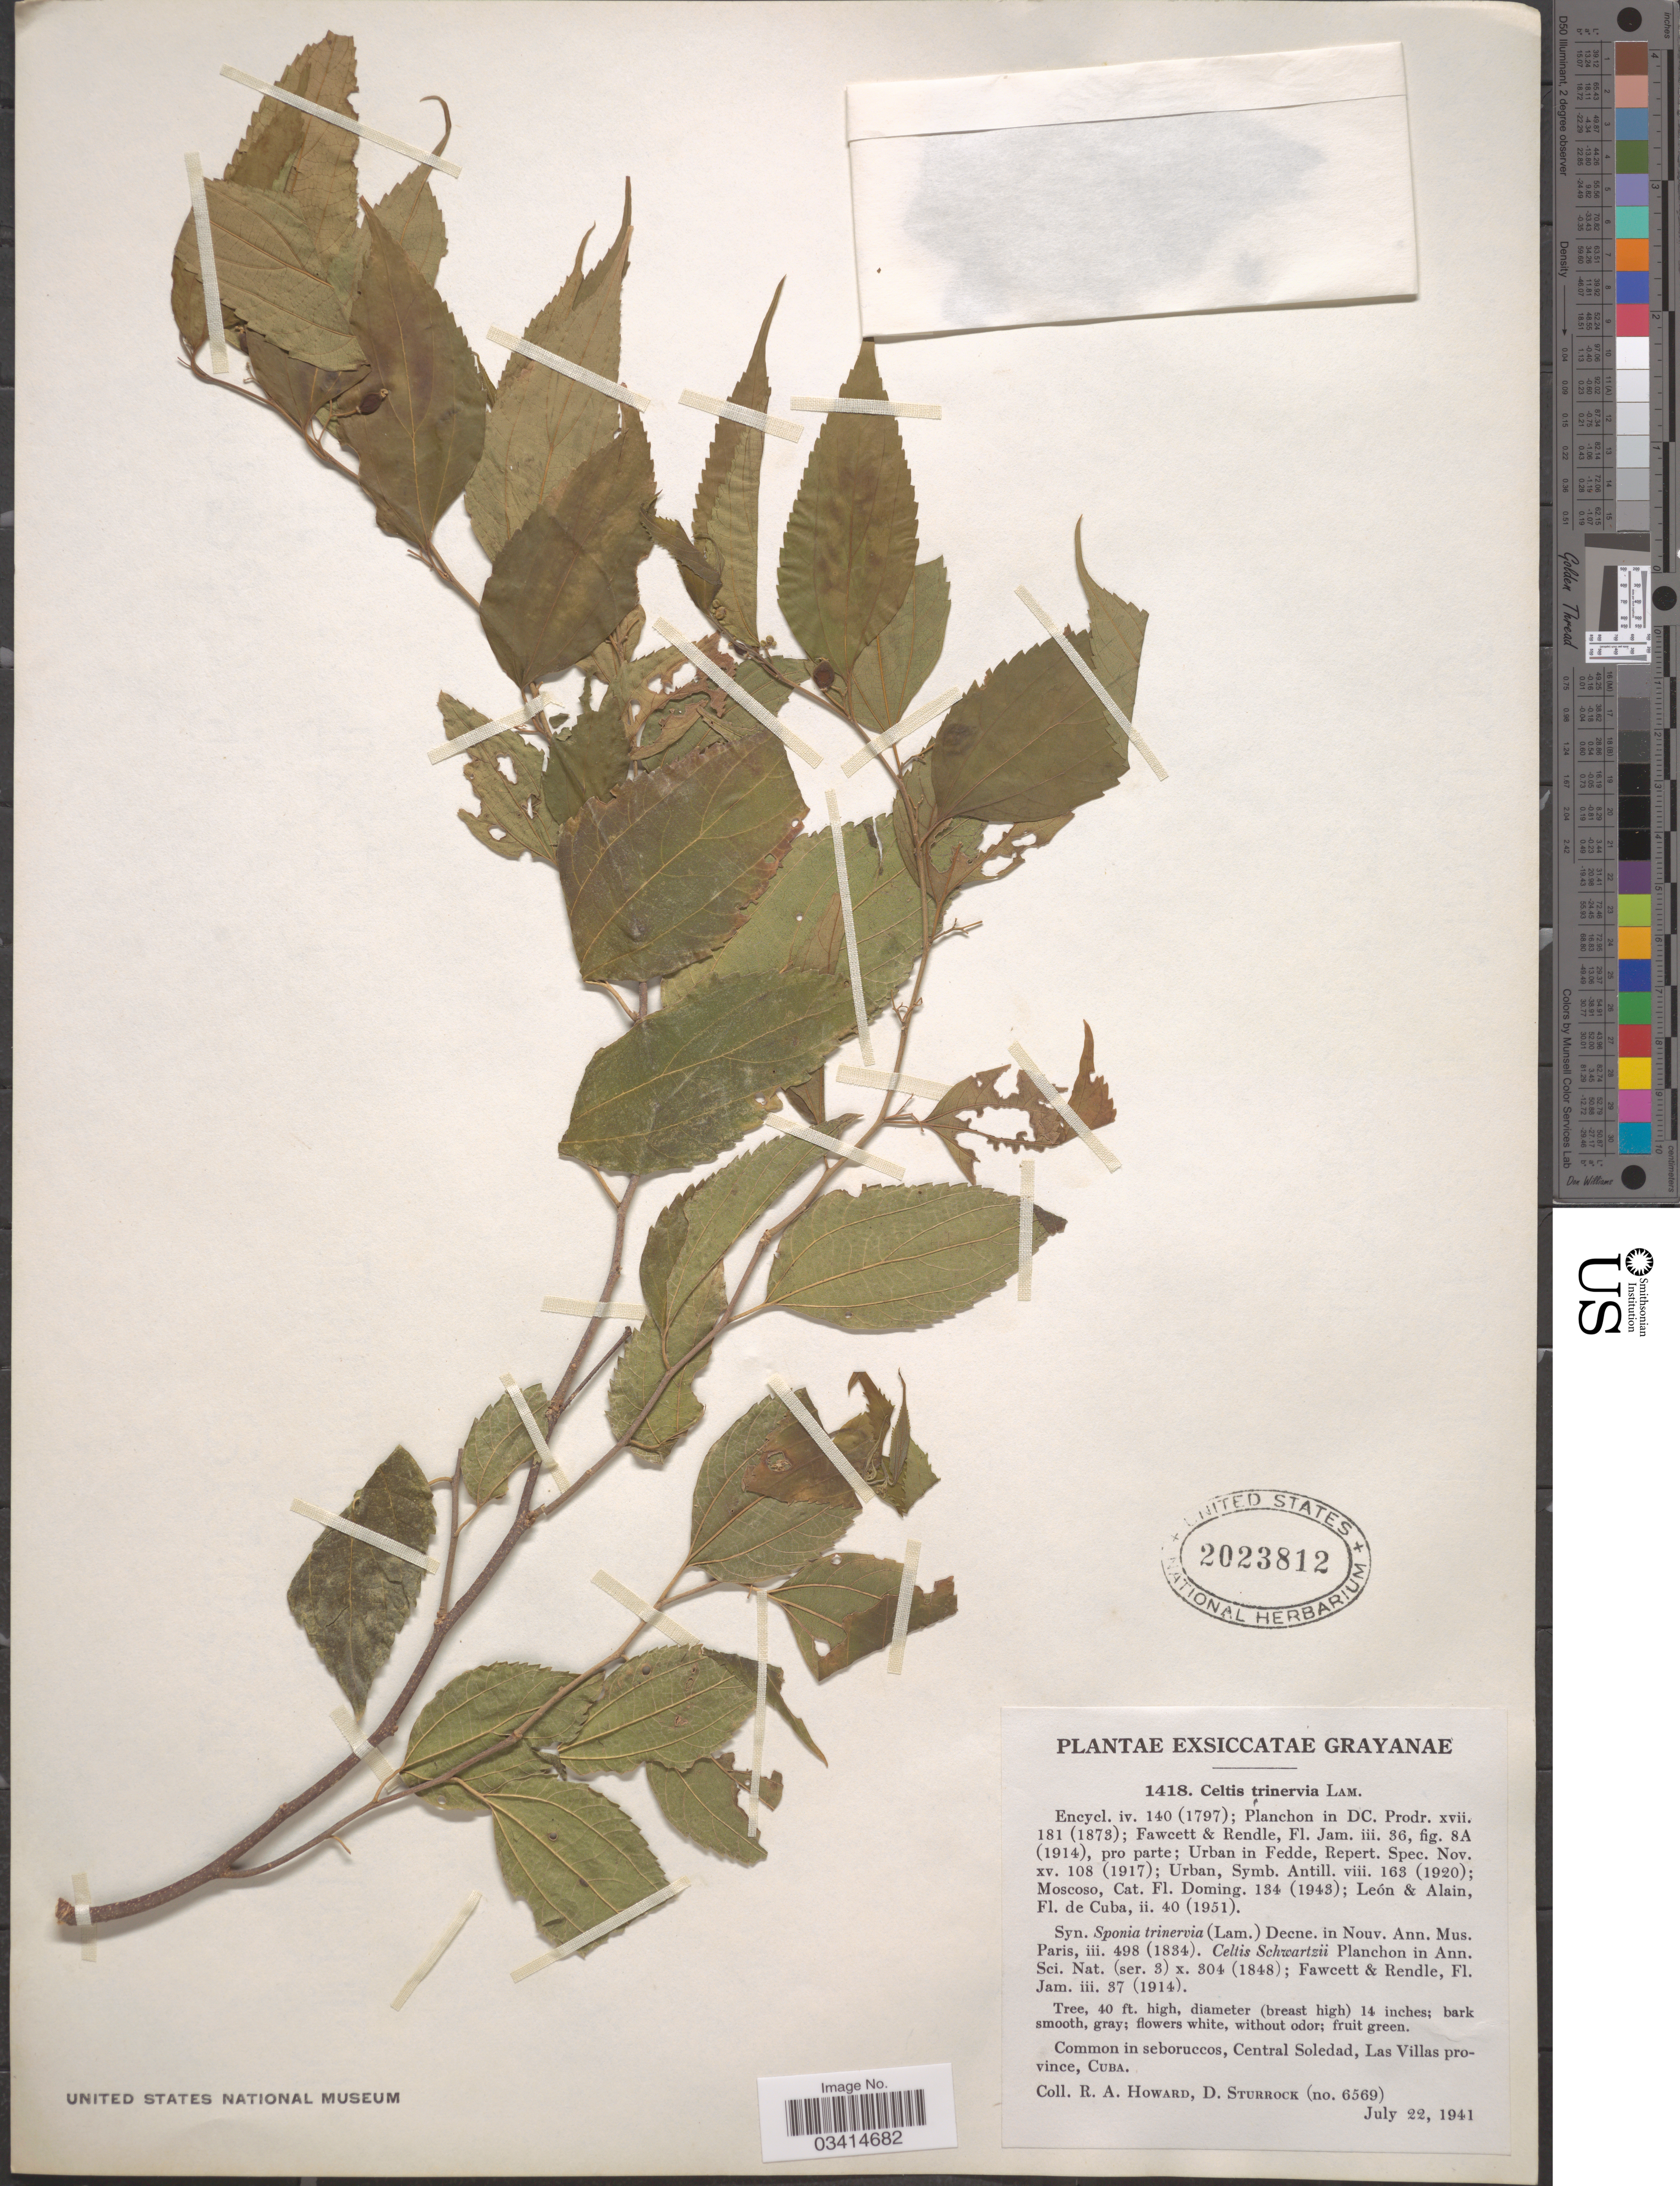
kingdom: Plantae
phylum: Tracheophyta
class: Magnoliopsida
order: Rosales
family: Cannabaceae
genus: Celtis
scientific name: Celtis trinervia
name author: Lam.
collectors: R. A. Howard & D. Sturrock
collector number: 6569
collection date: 1941-07-22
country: Cuba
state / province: Las Villas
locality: Central Soledad.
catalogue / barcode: US 2023812